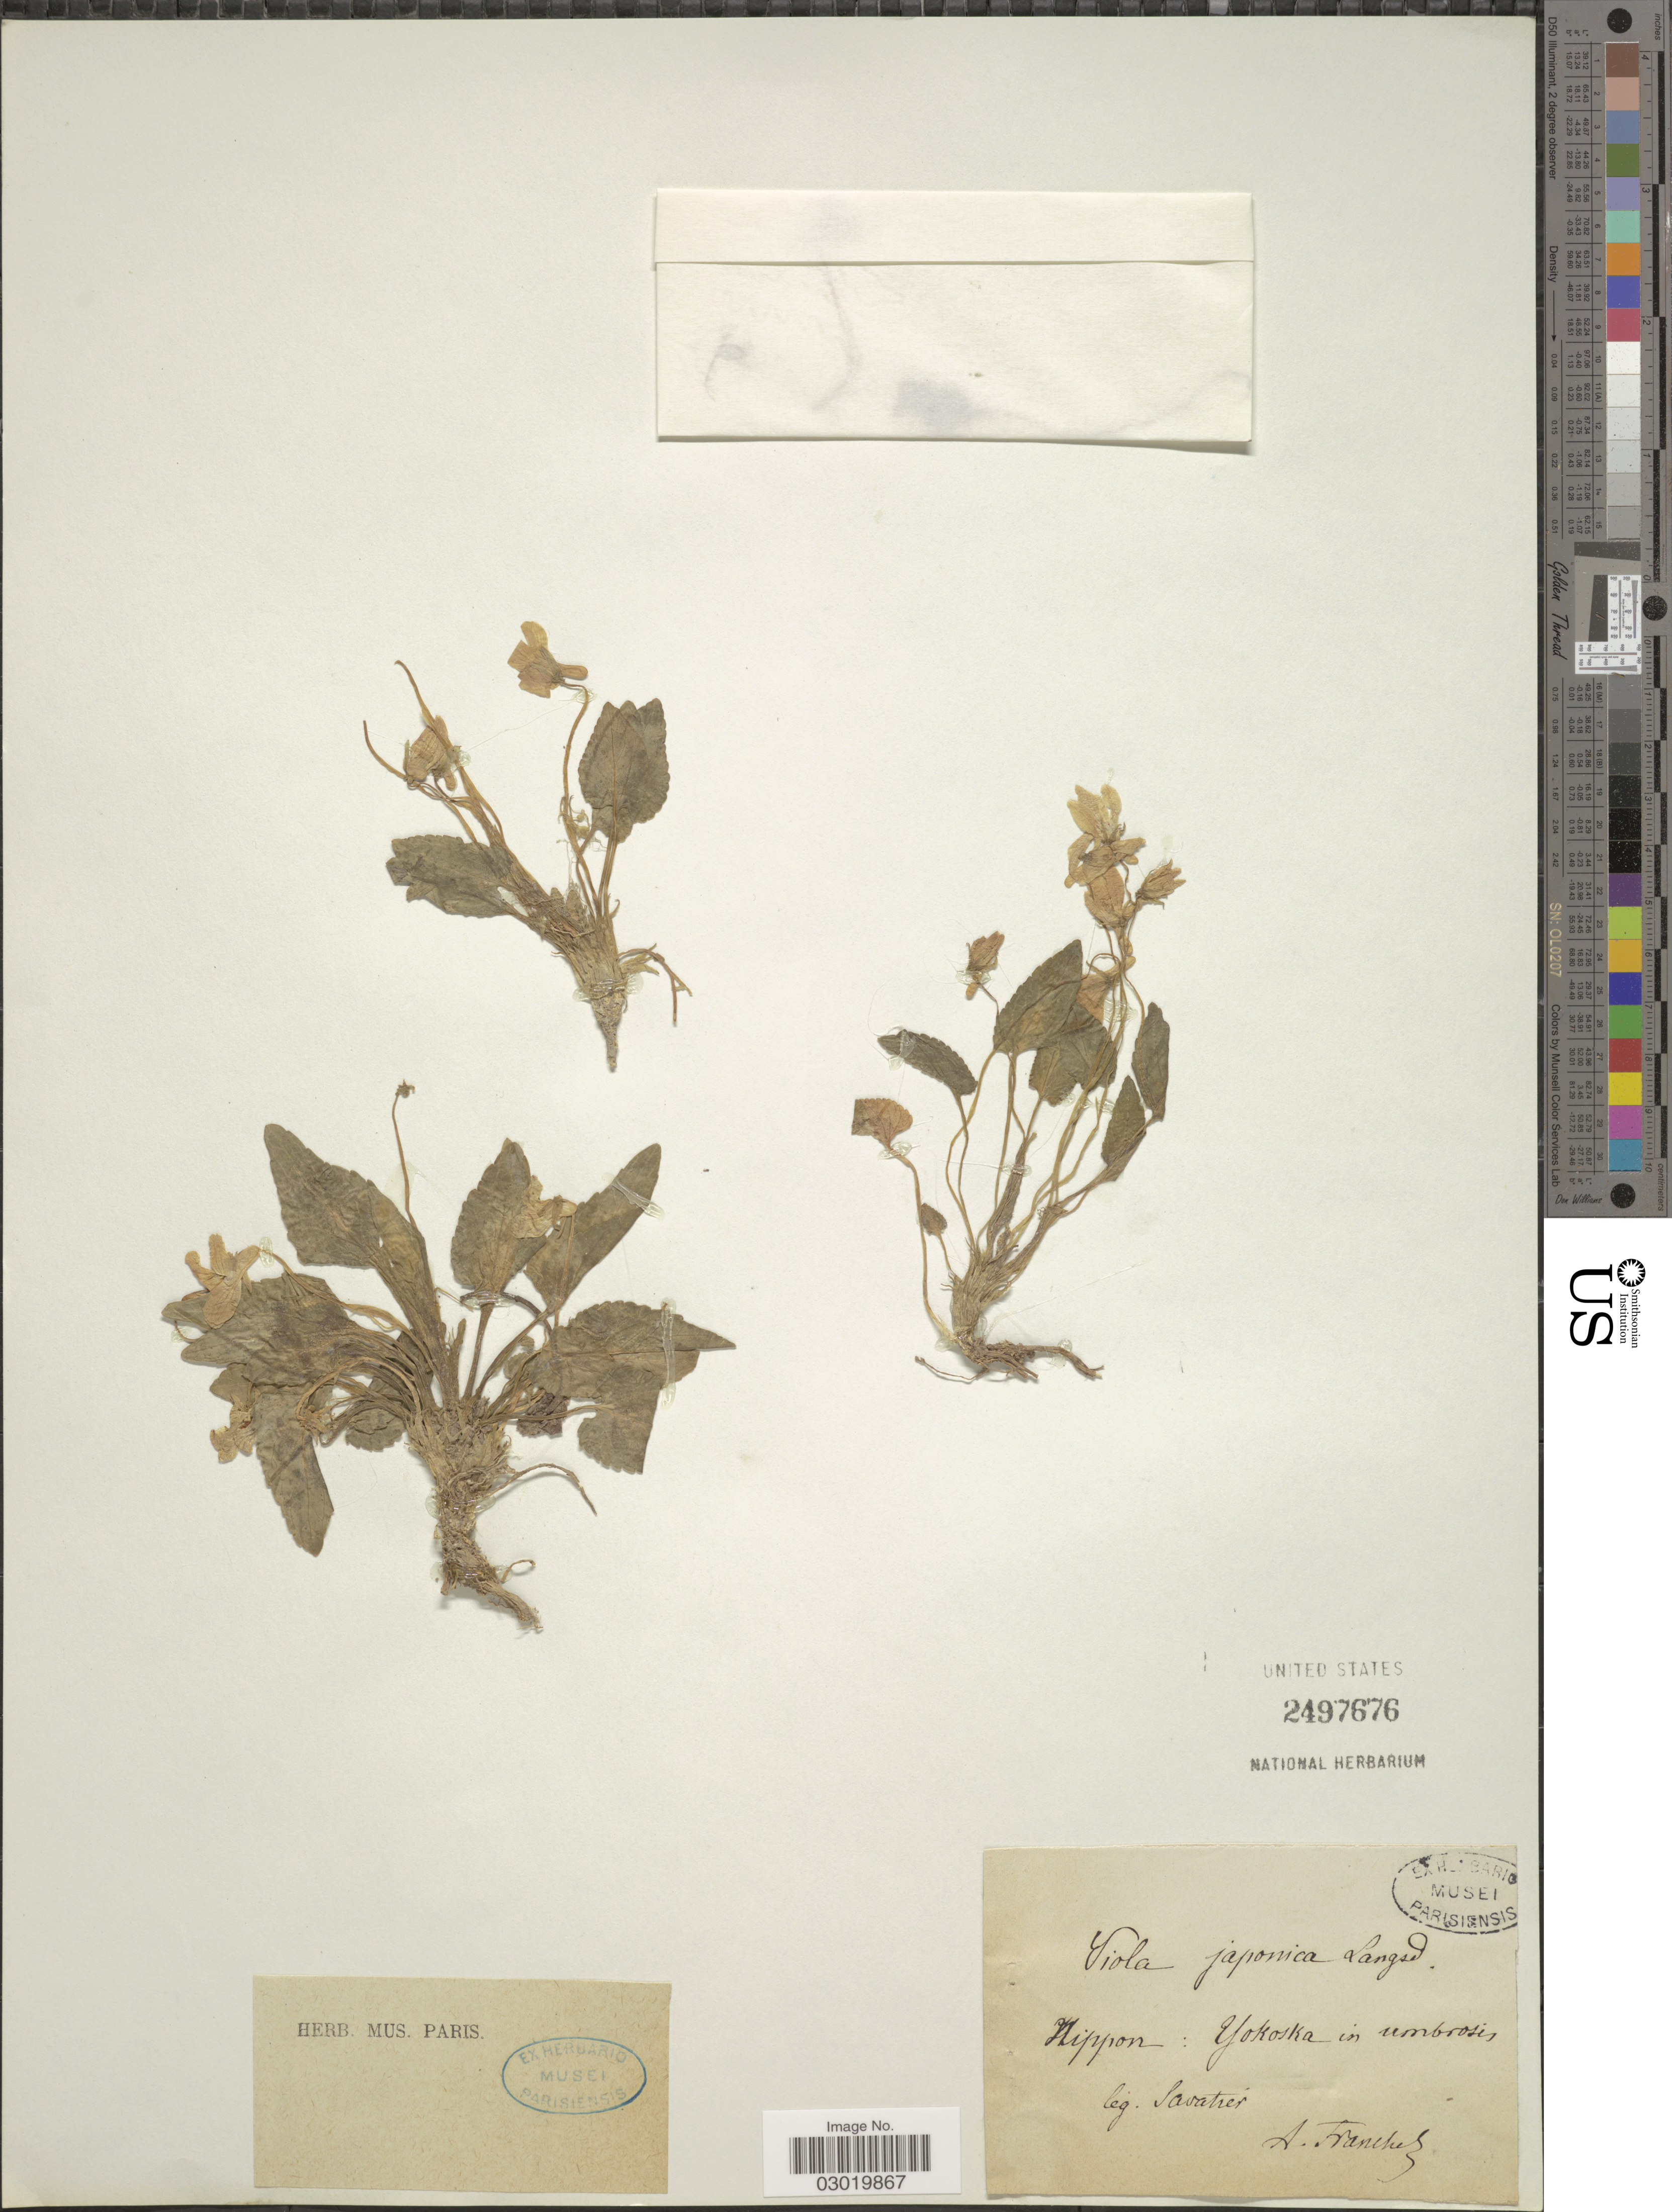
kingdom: Plantae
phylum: Tracheophyta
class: Magnoliopsida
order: Malpighiales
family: Violaceae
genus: Viola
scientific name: Viola japonica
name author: Langsd. ex DC.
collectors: Savatier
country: Japan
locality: Nippon: Yokoska in umbrosis.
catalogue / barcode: US 2497676